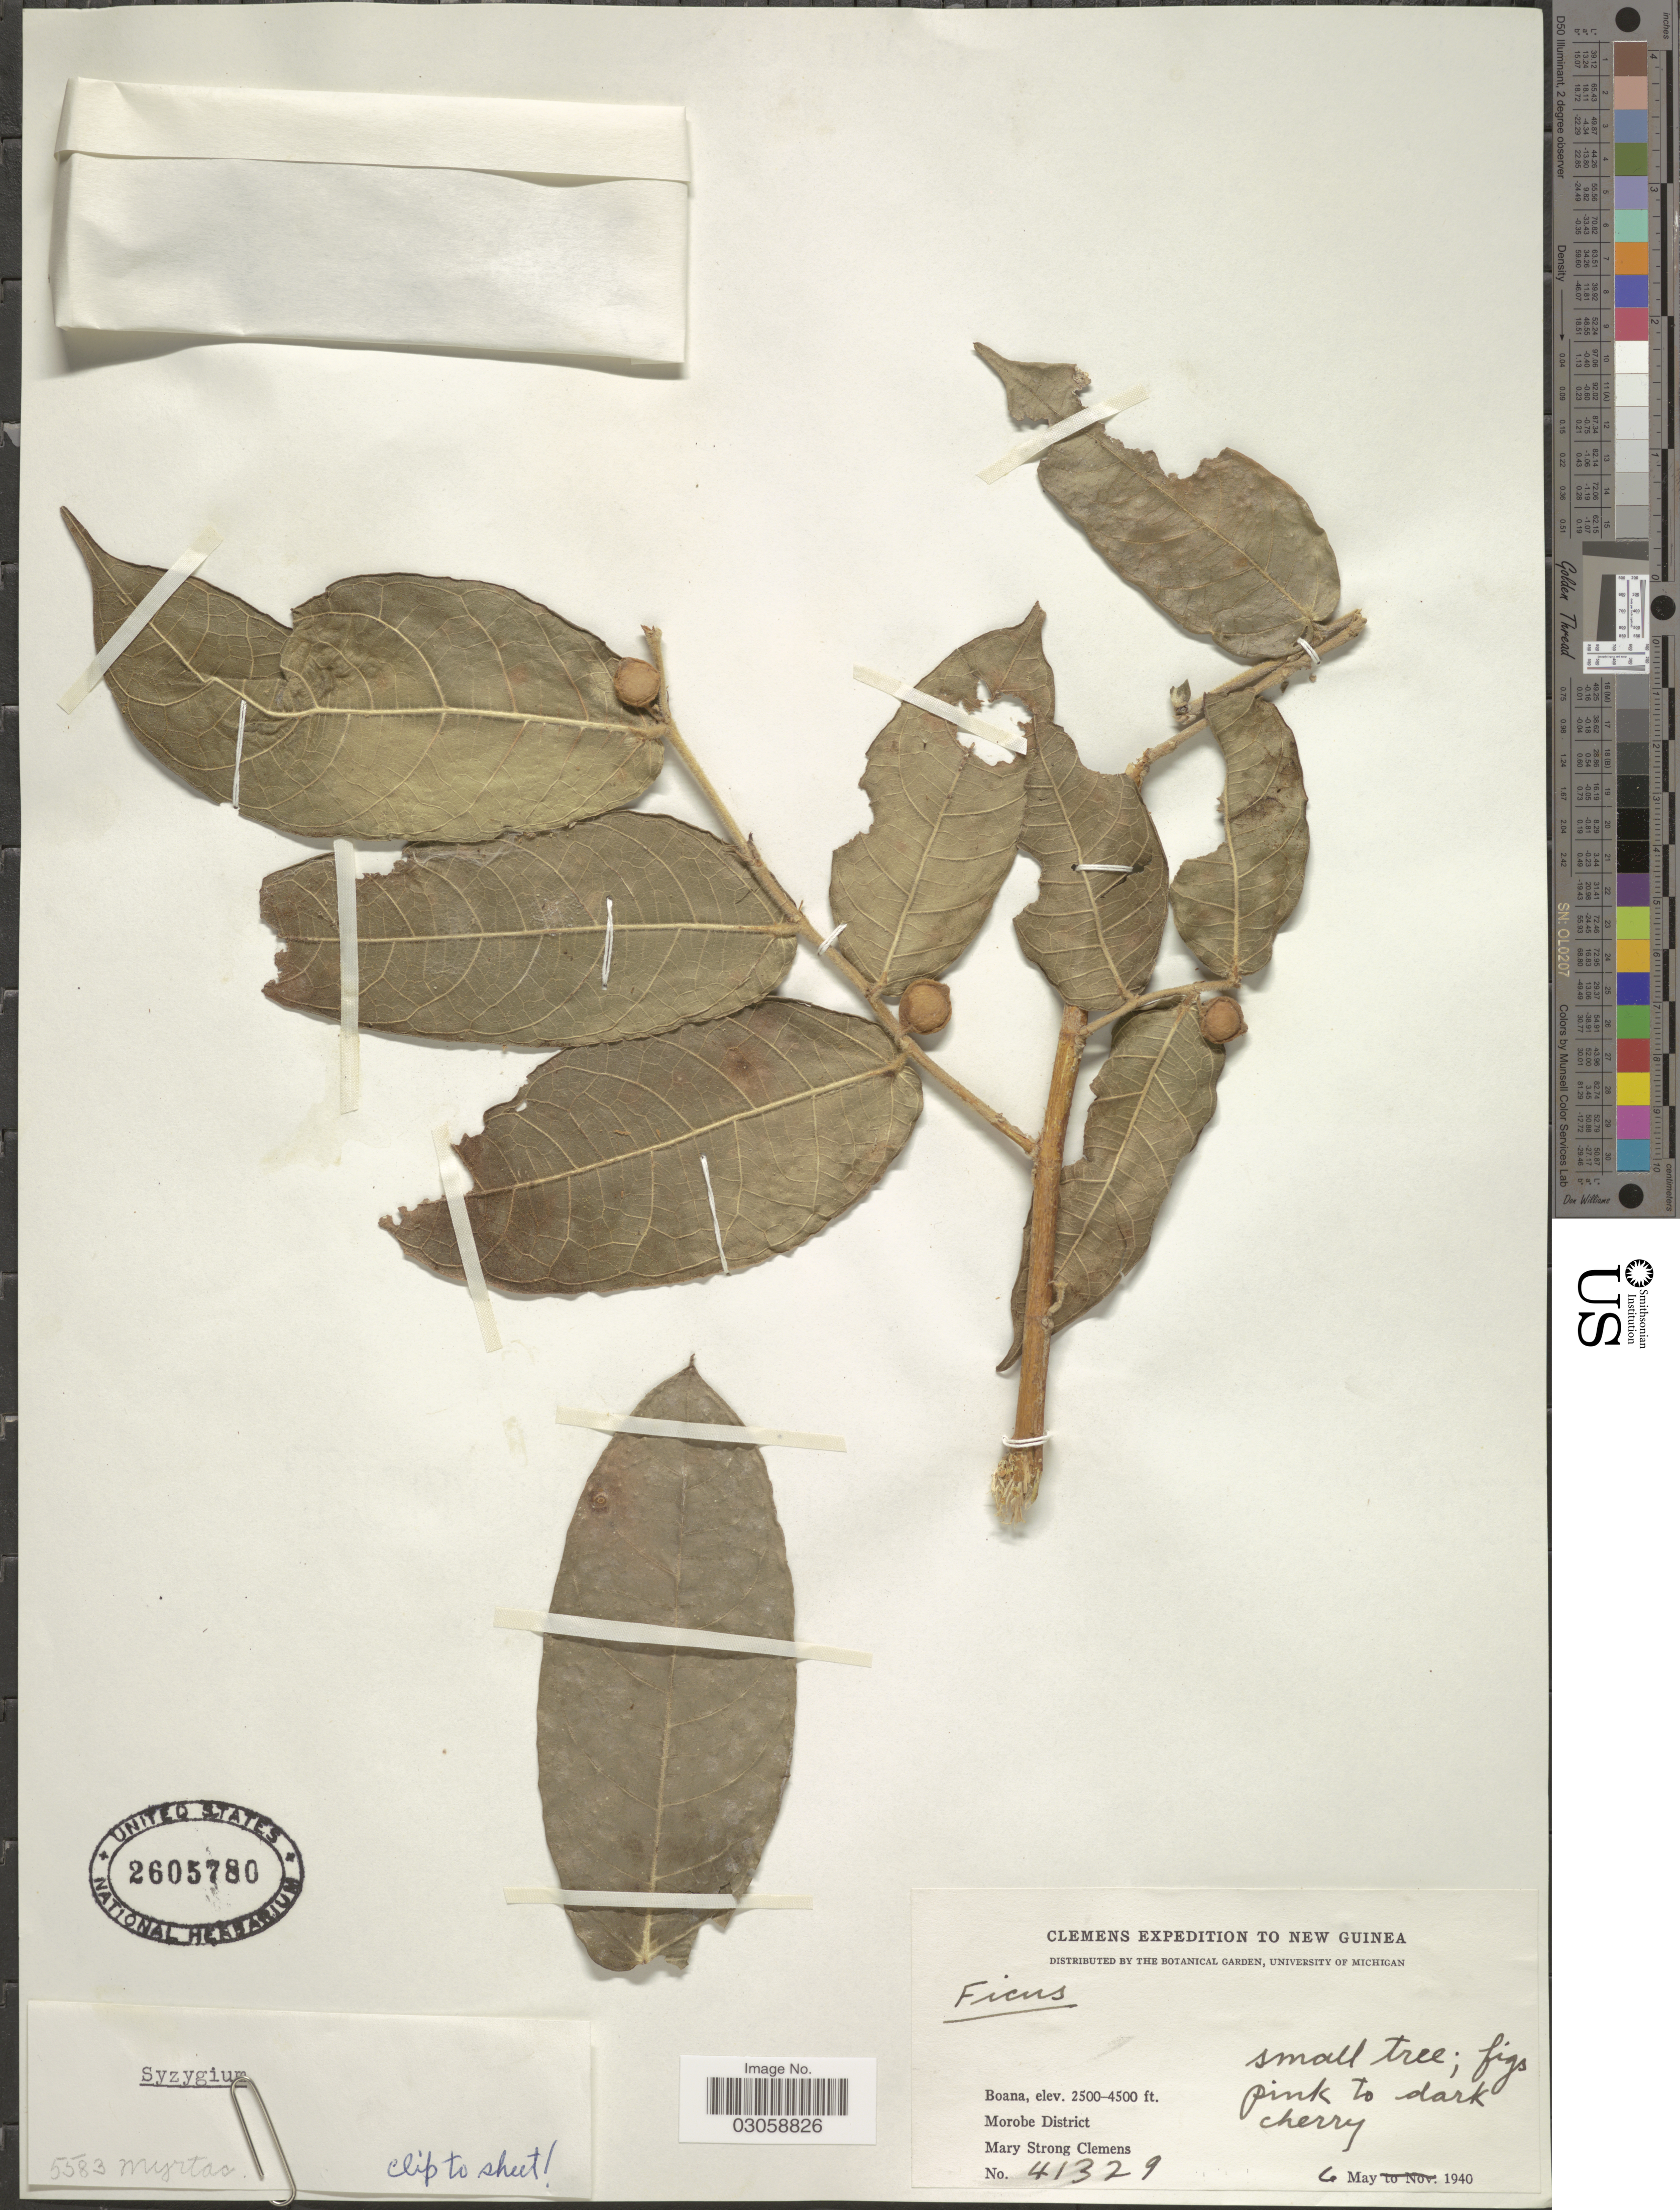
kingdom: Plantae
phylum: Tracheophyta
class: Magnoliopsida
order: Myrtales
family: Myrtaceae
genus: Syzygium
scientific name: Syzygium sp.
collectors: M. S. Clemens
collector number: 41329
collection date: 1940-05-06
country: Papua New Guinea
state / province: Morobe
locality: New Guinea, Boana, Morobe District.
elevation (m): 762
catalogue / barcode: US 2605780